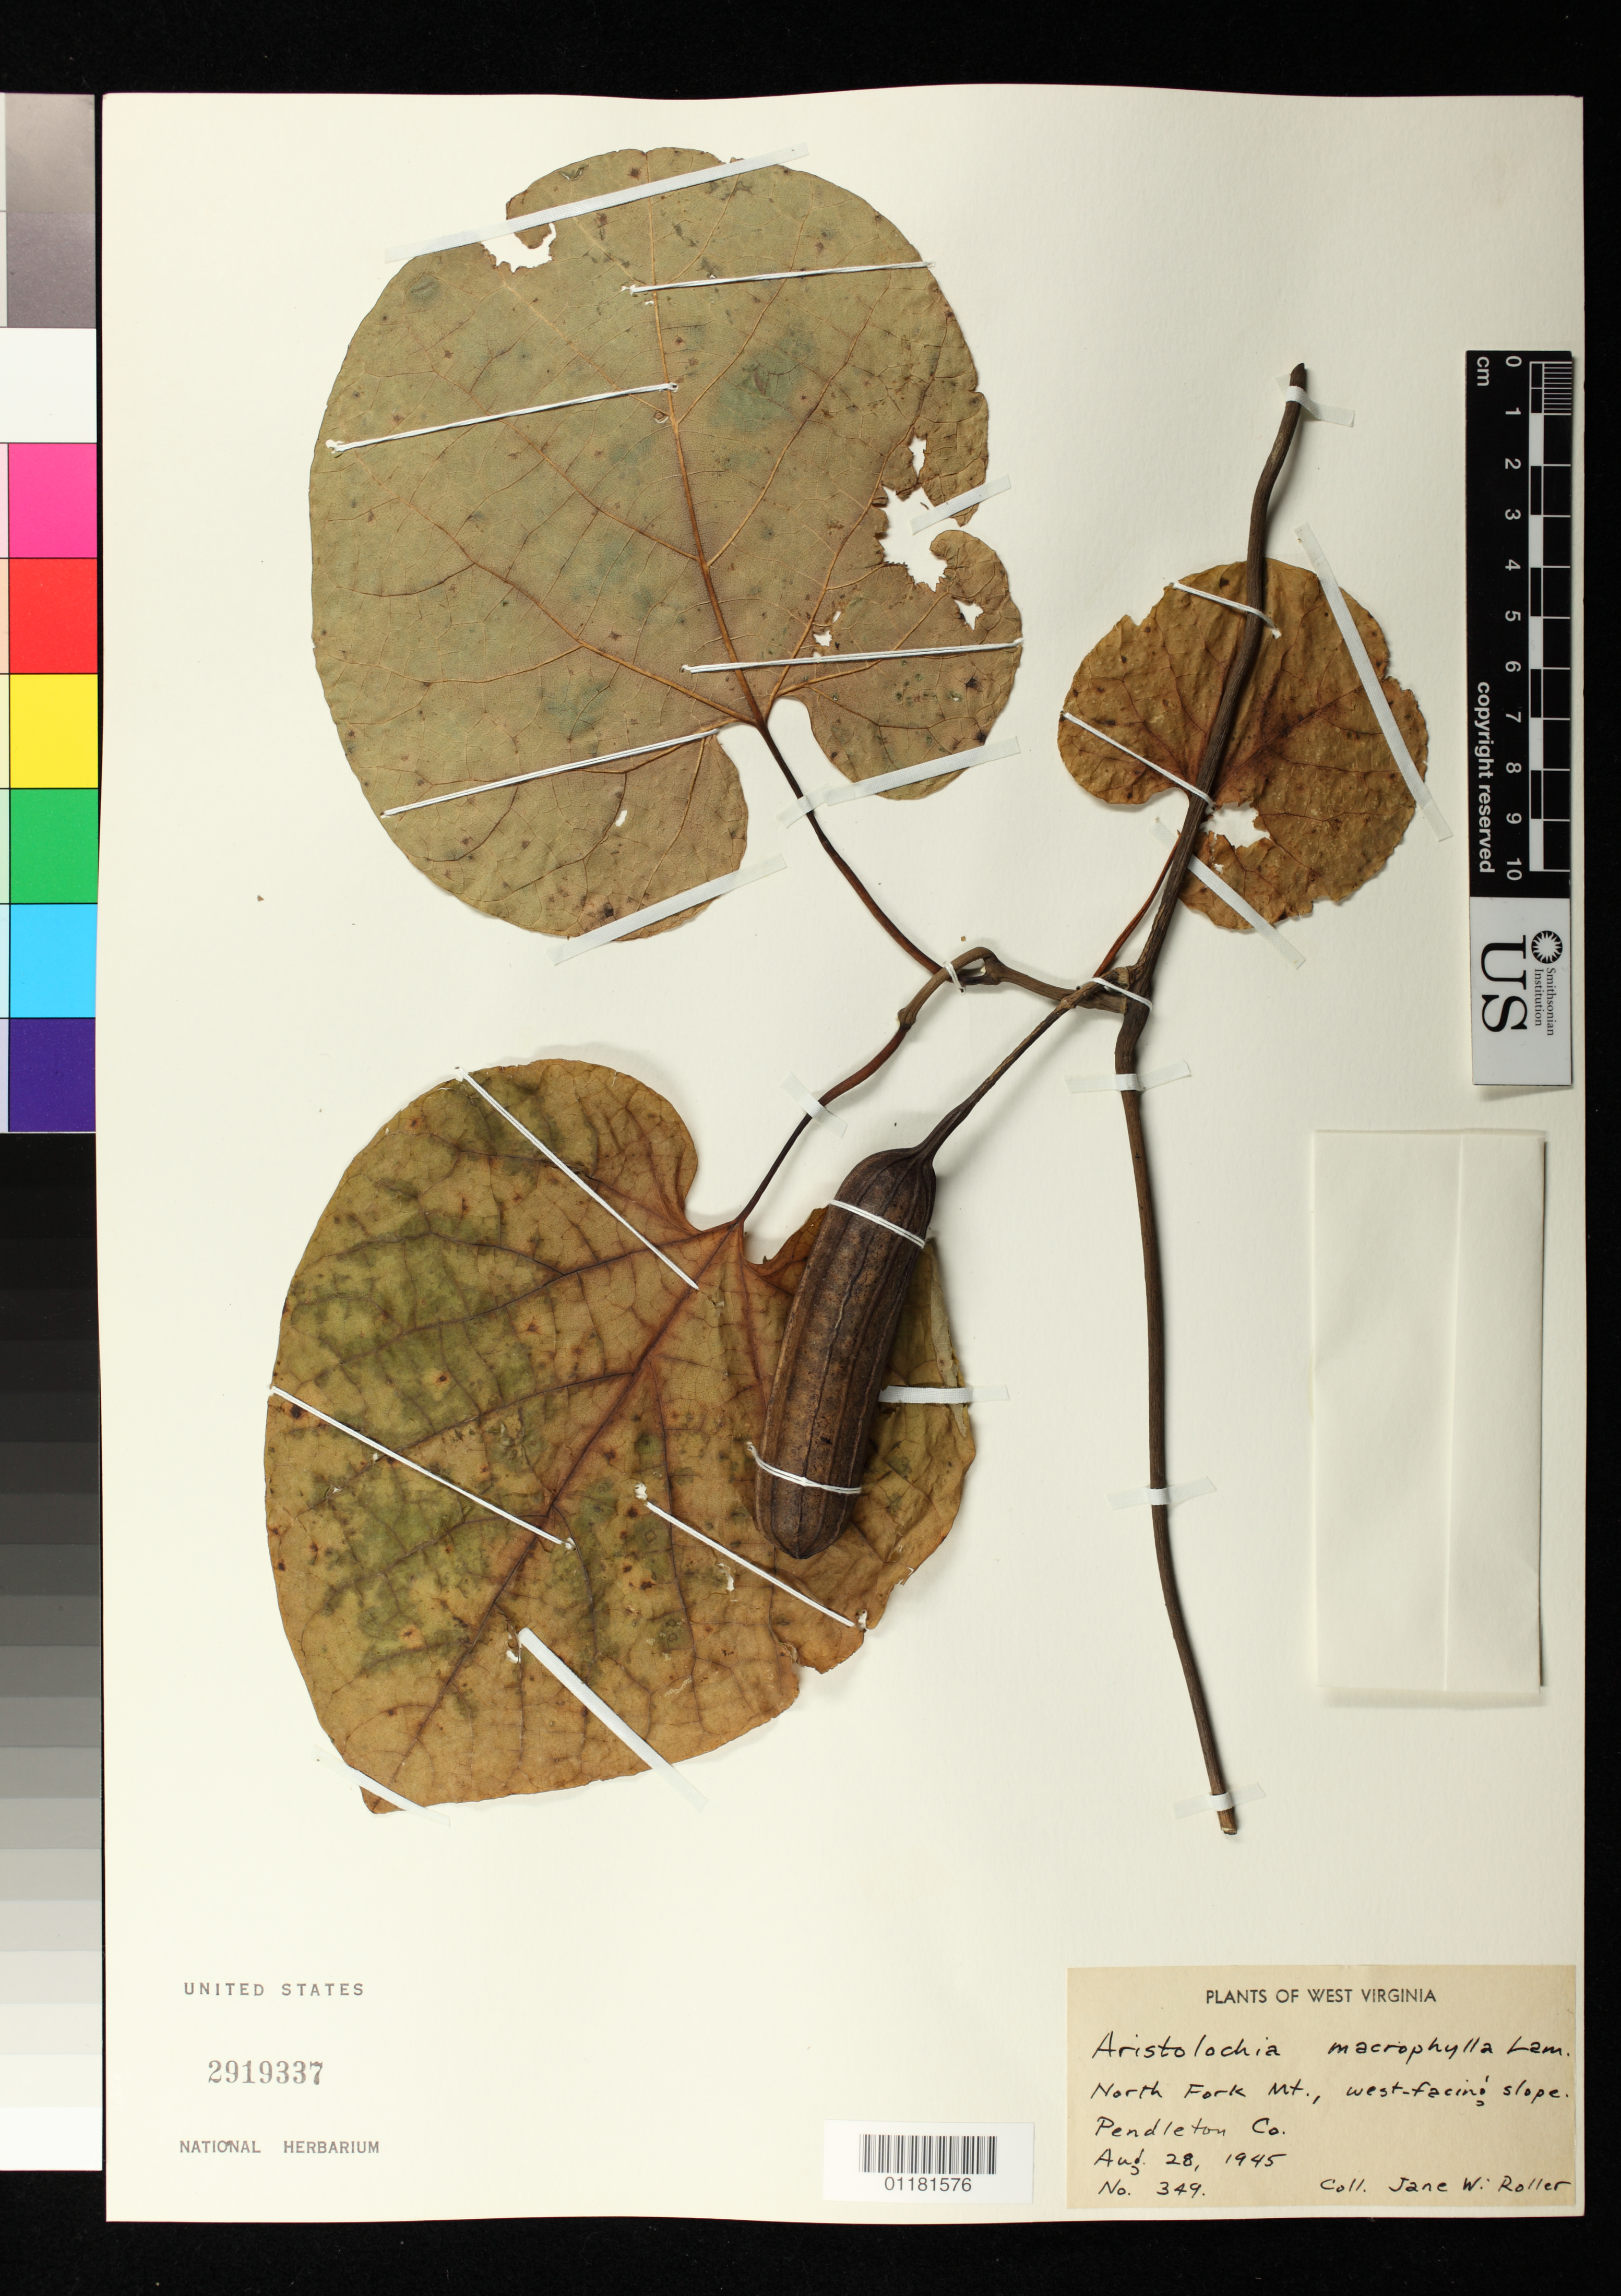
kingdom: Plantae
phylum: Tracheophyta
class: Magnoliopsida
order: Piperales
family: Aristolochiaceae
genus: Aristolochia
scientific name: Aristolochia macrophylla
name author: Lam.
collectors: J. W. Roller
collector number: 349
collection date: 1945-08-28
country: United States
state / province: West Virginia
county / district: Pendleton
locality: west-facing slope, North Fork Mountain, Pendleton County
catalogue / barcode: US 2919337